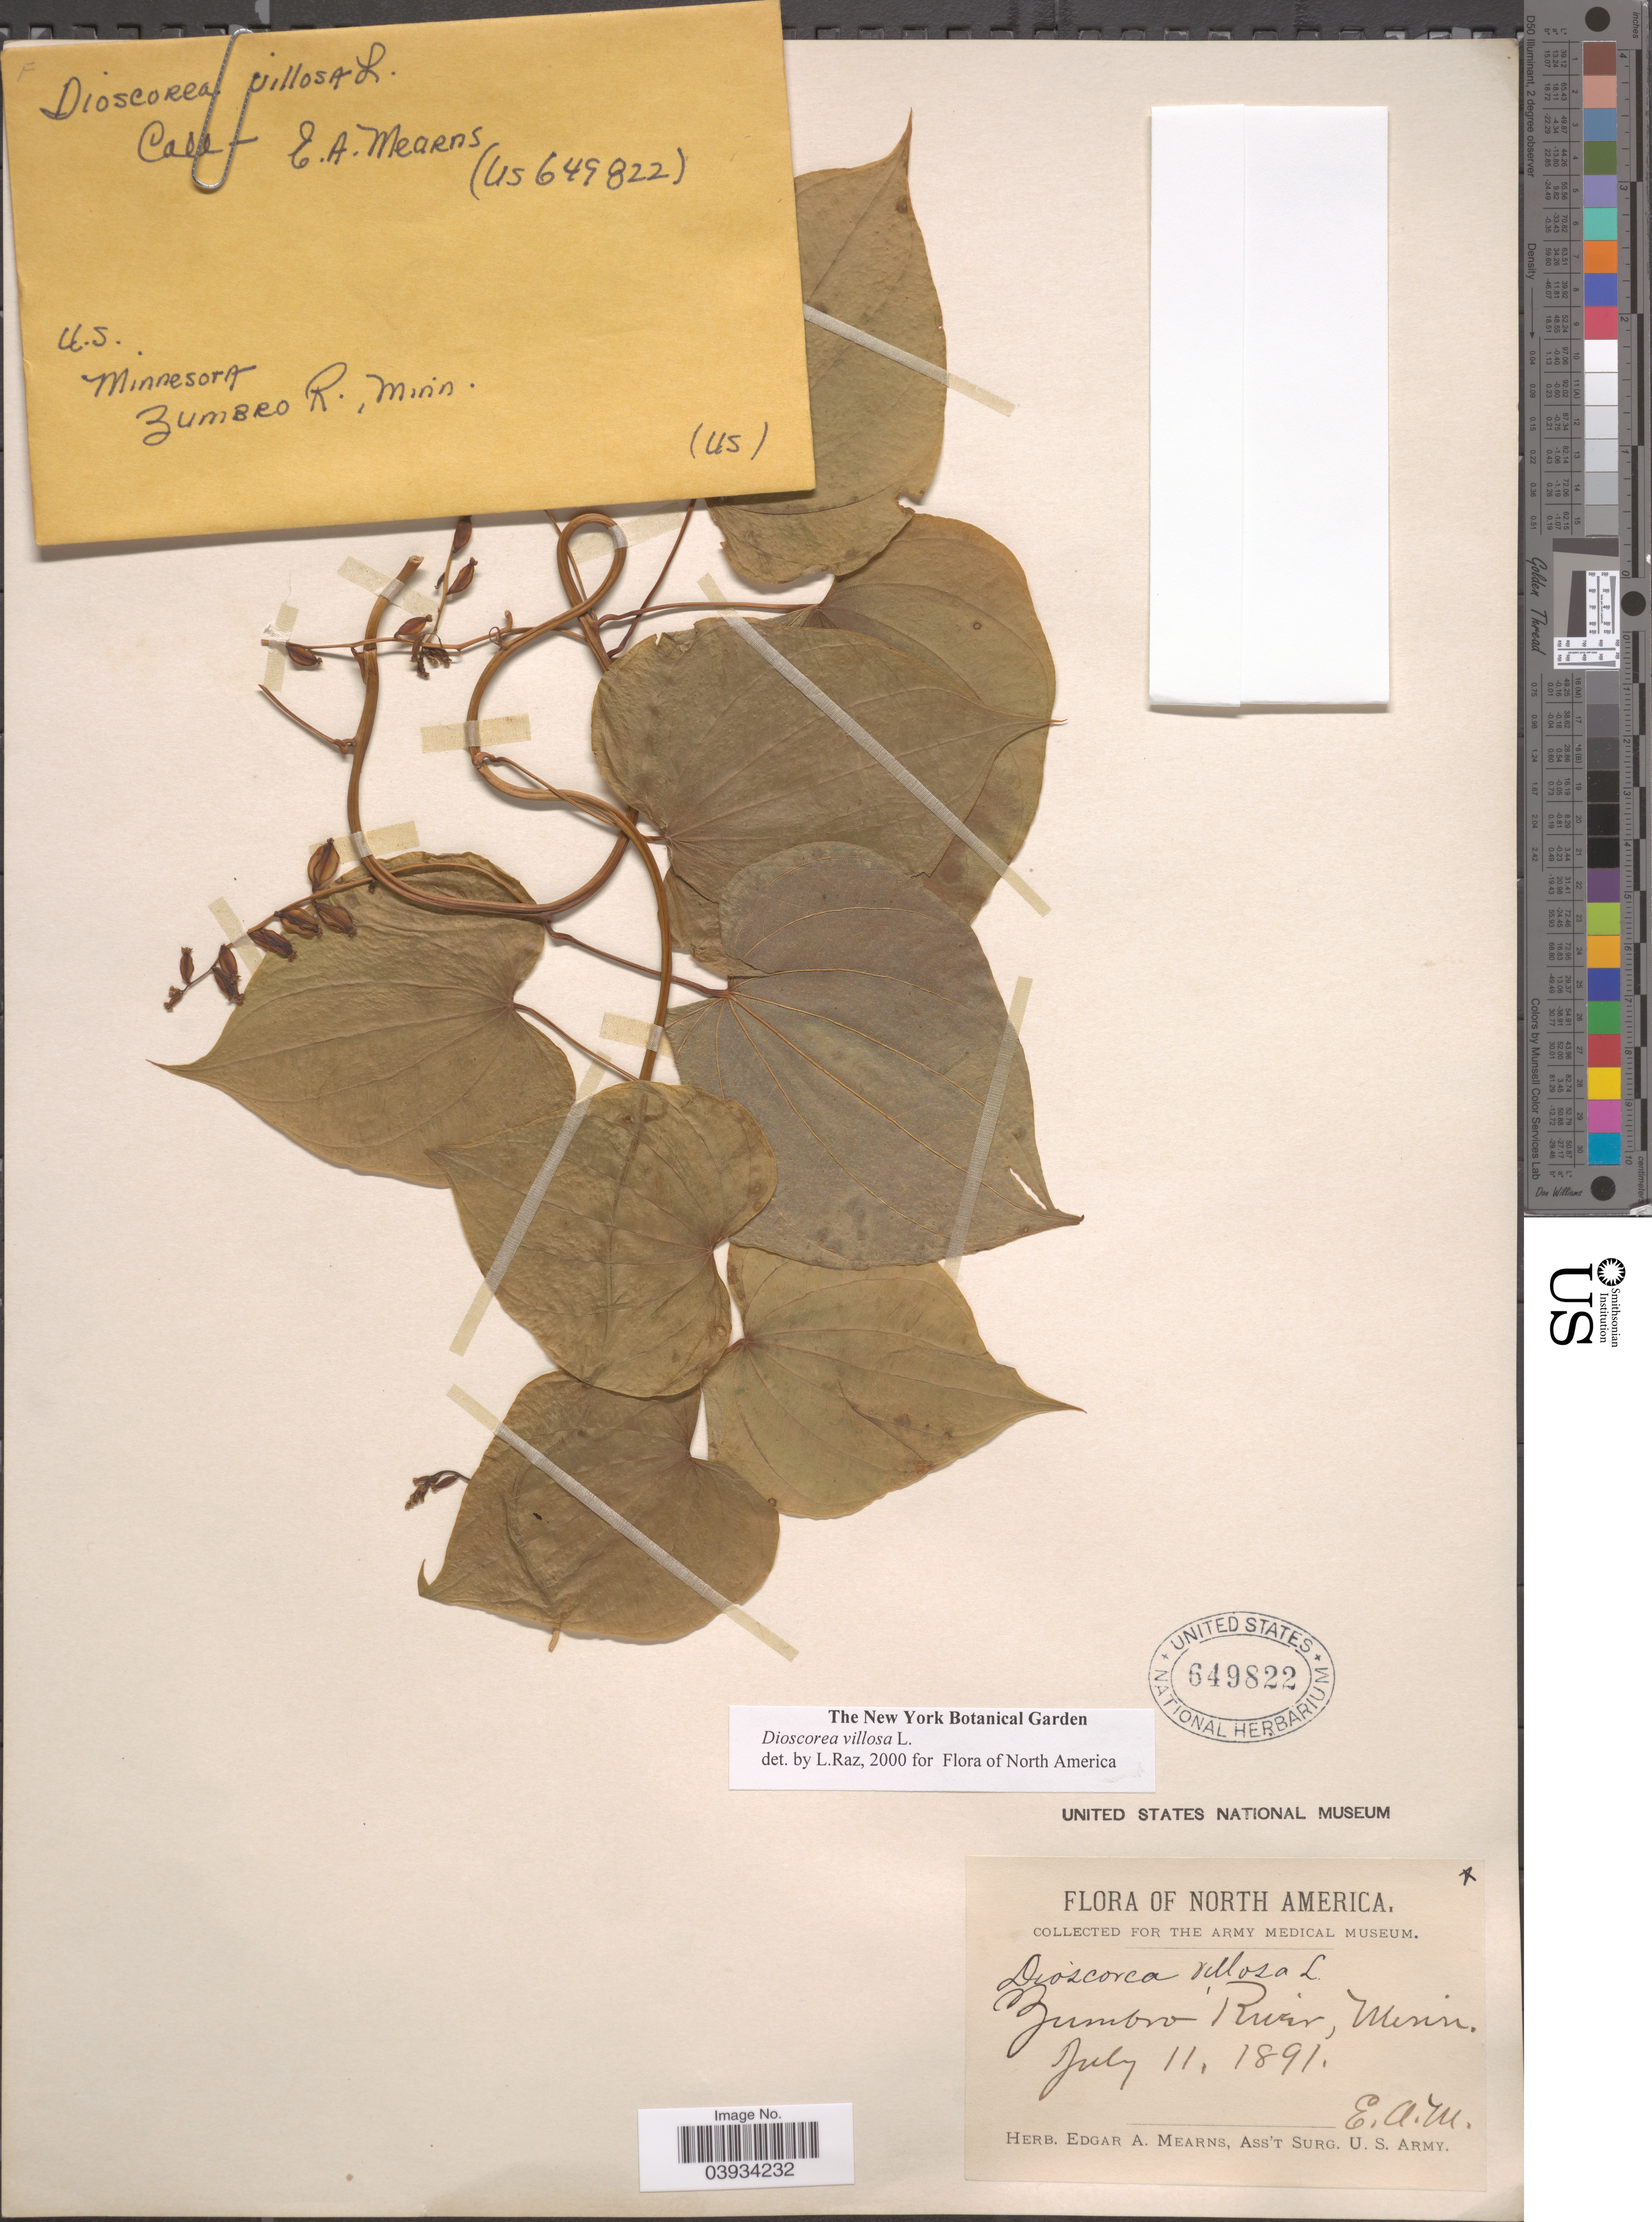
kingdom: Plantae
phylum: Tracheophyta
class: Liliopsida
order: Dioscoreales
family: Dioscoreaceae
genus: Dioscorea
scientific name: Dioscorea villosa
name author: L.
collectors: E. A. Mearns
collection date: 1891-07-11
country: United States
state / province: Minnesota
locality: Zumbro River.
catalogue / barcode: US 649822